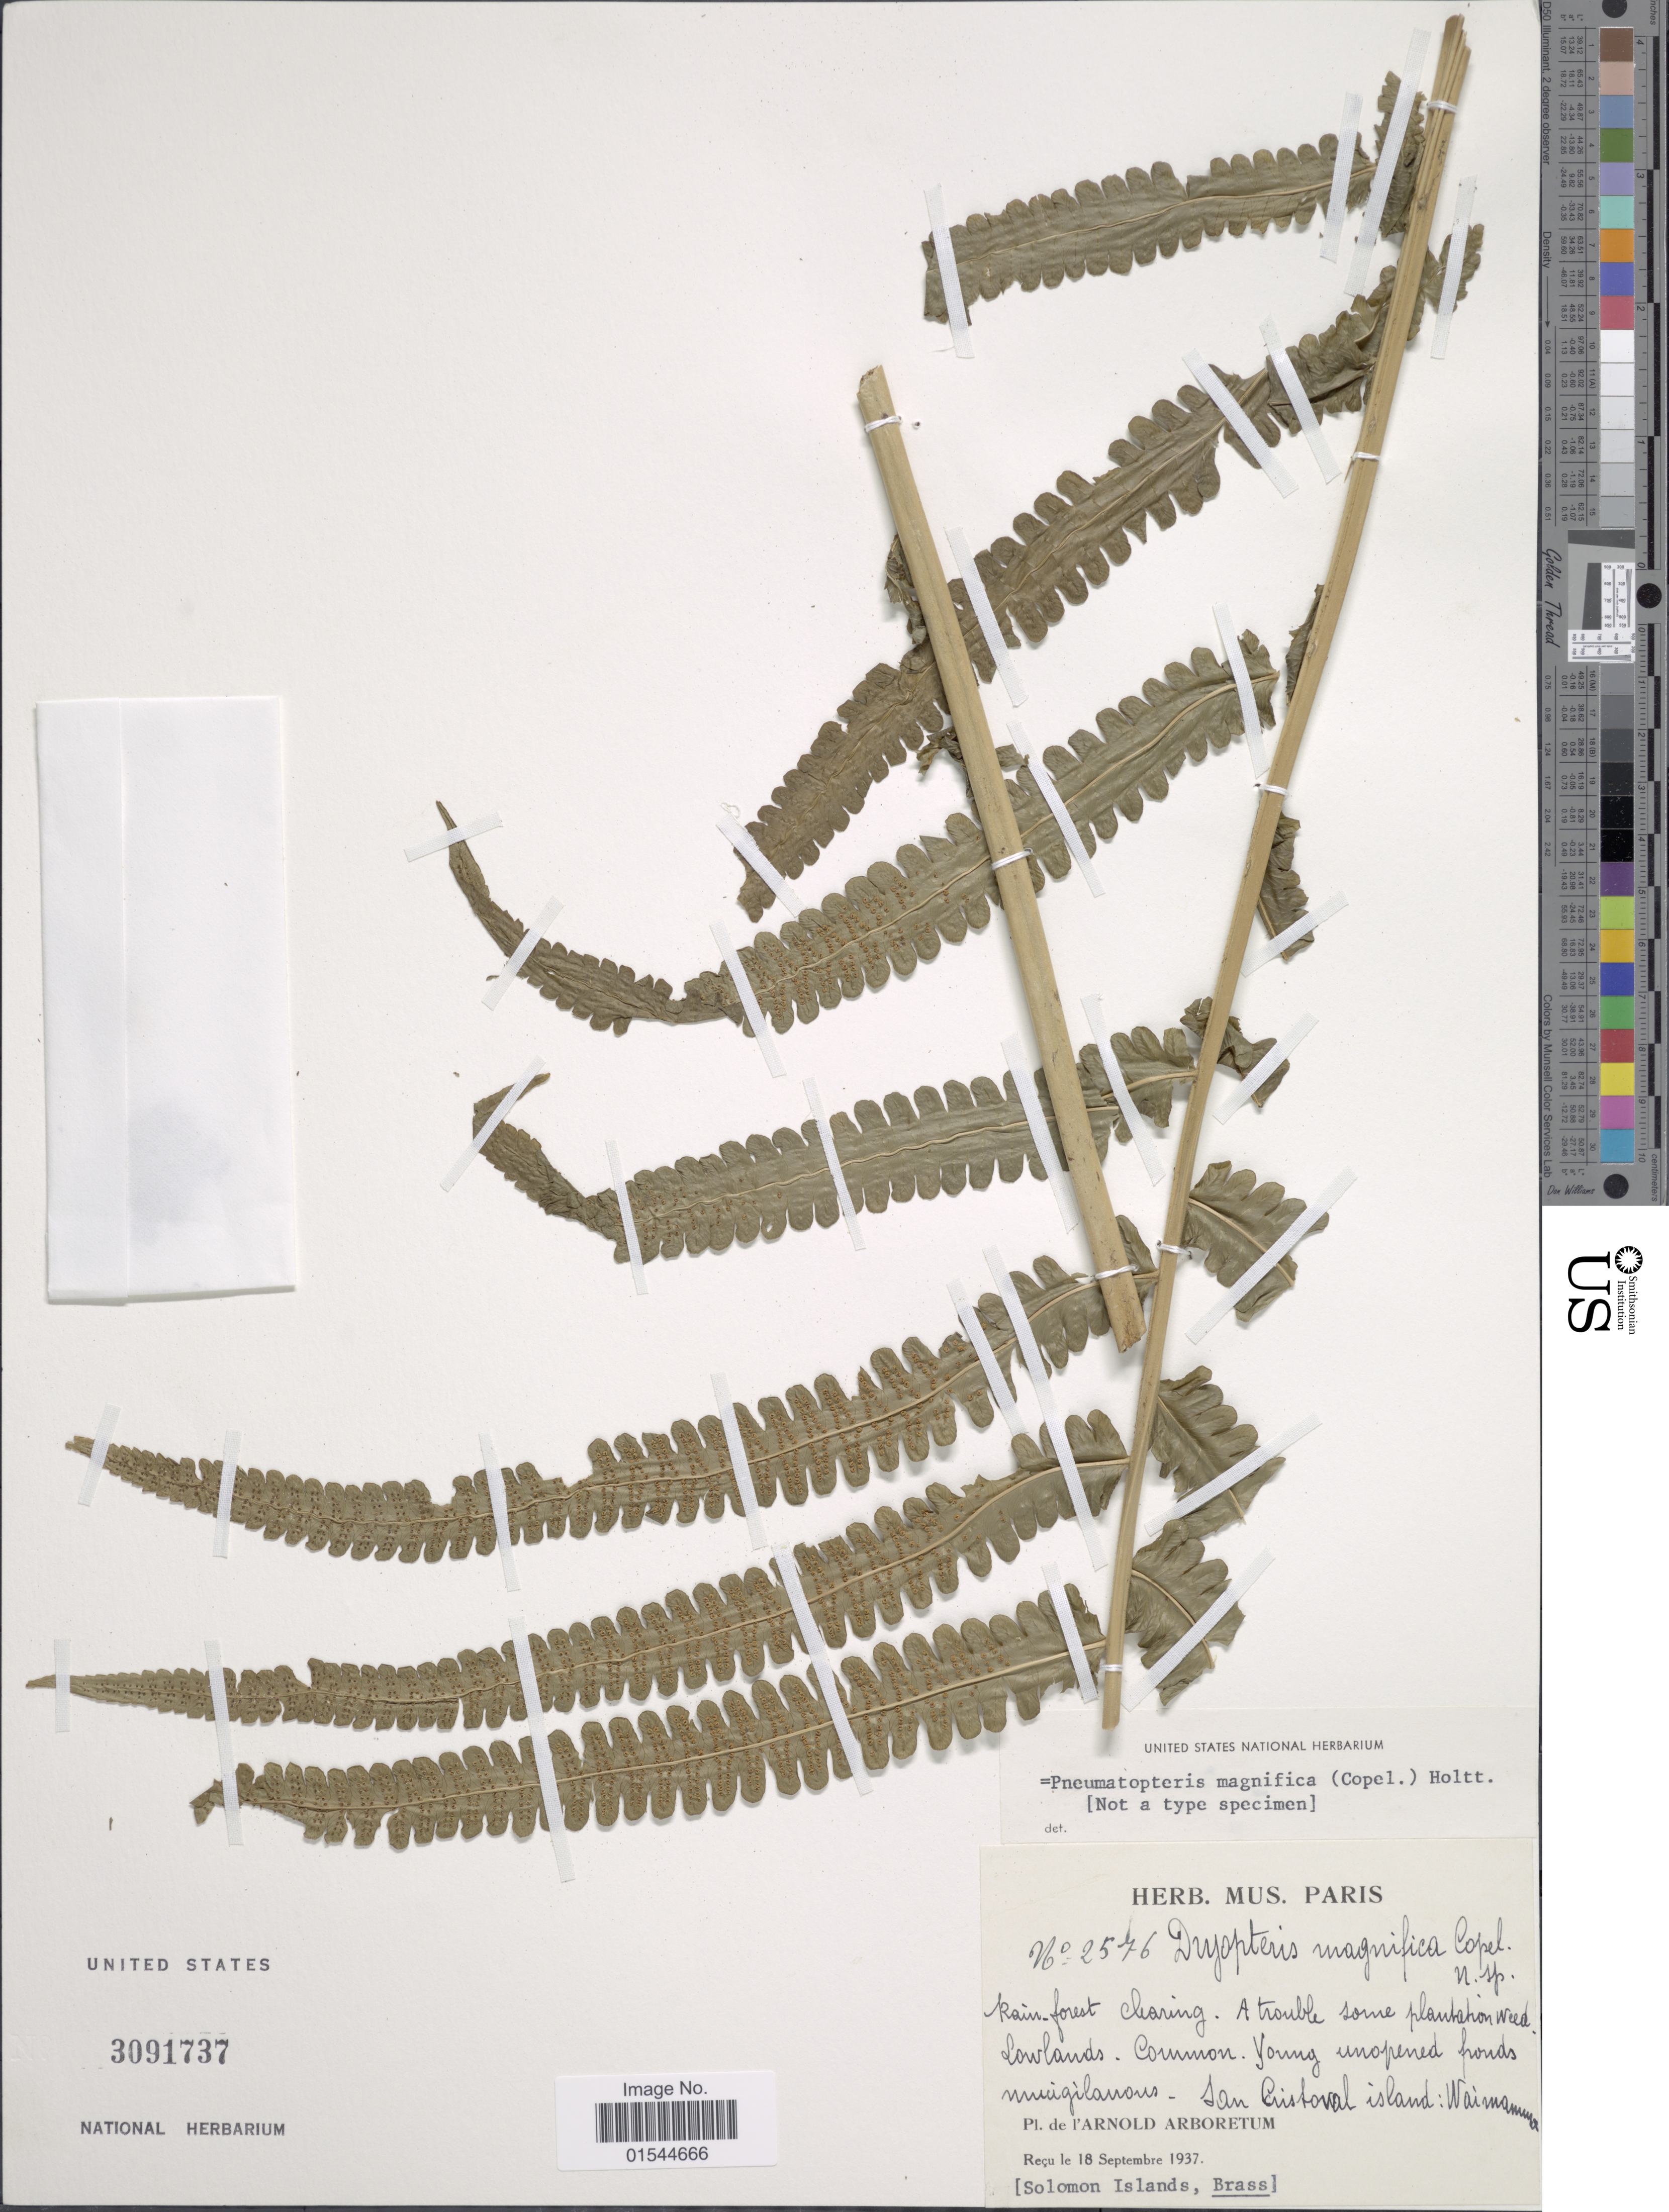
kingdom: Plantae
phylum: Tracheophyta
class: Polypodiopsida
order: Polypodiales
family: Thelypteridaceae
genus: Pneumatopteris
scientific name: Pneumatopteris magnifica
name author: (Copel.) Holttum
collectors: ex Arnold Arboretum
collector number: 2576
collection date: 1937-09-18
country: Solomon Islands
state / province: Solomon Islands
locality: San Cristobal Island: Wairuamma, Solomon Islands, Brass [interpreted]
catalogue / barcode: US 3091737